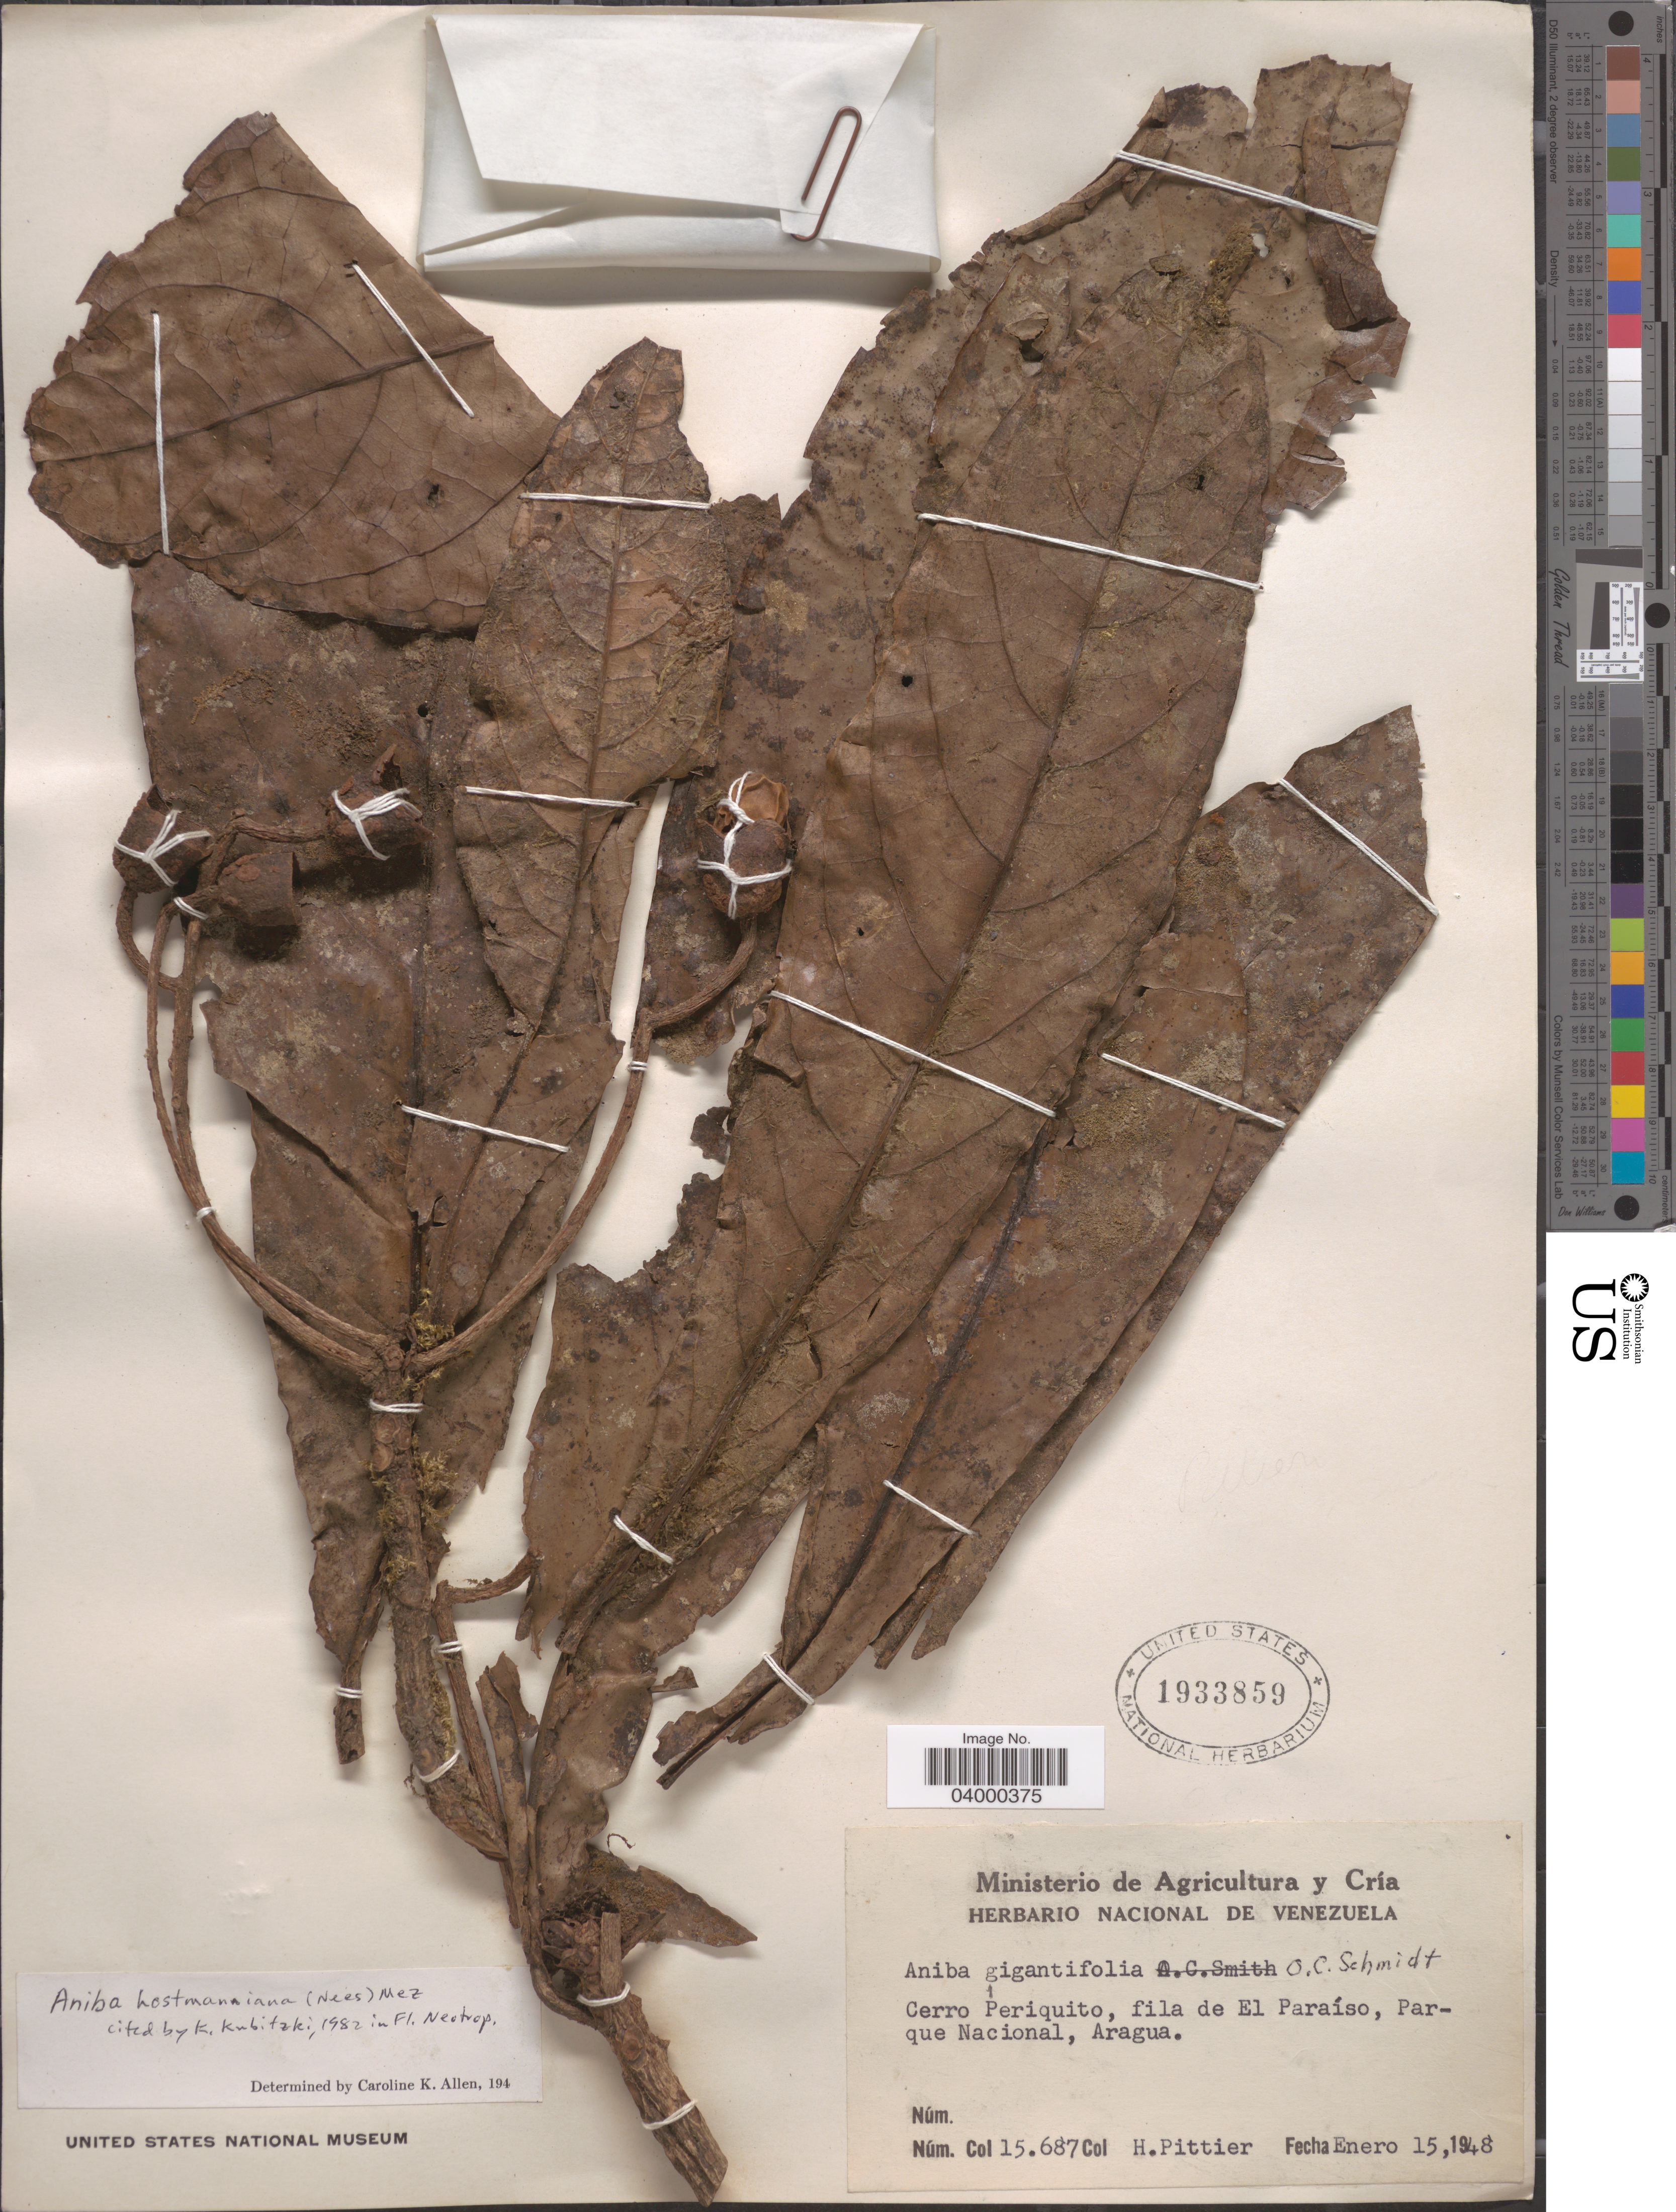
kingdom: Plantae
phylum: Tracheophyta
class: Magnoliopsida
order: Laurales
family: Lauraceae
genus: Aniba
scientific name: Aniba hostmanniana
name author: (Nees) Mez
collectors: H. F. Pittier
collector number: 15687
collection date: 1948-01-15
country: Venezuela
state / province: Aragua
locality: Cerro Periquito, fila de El Paraíso, Parque Nacional.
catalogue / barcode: US 1933859